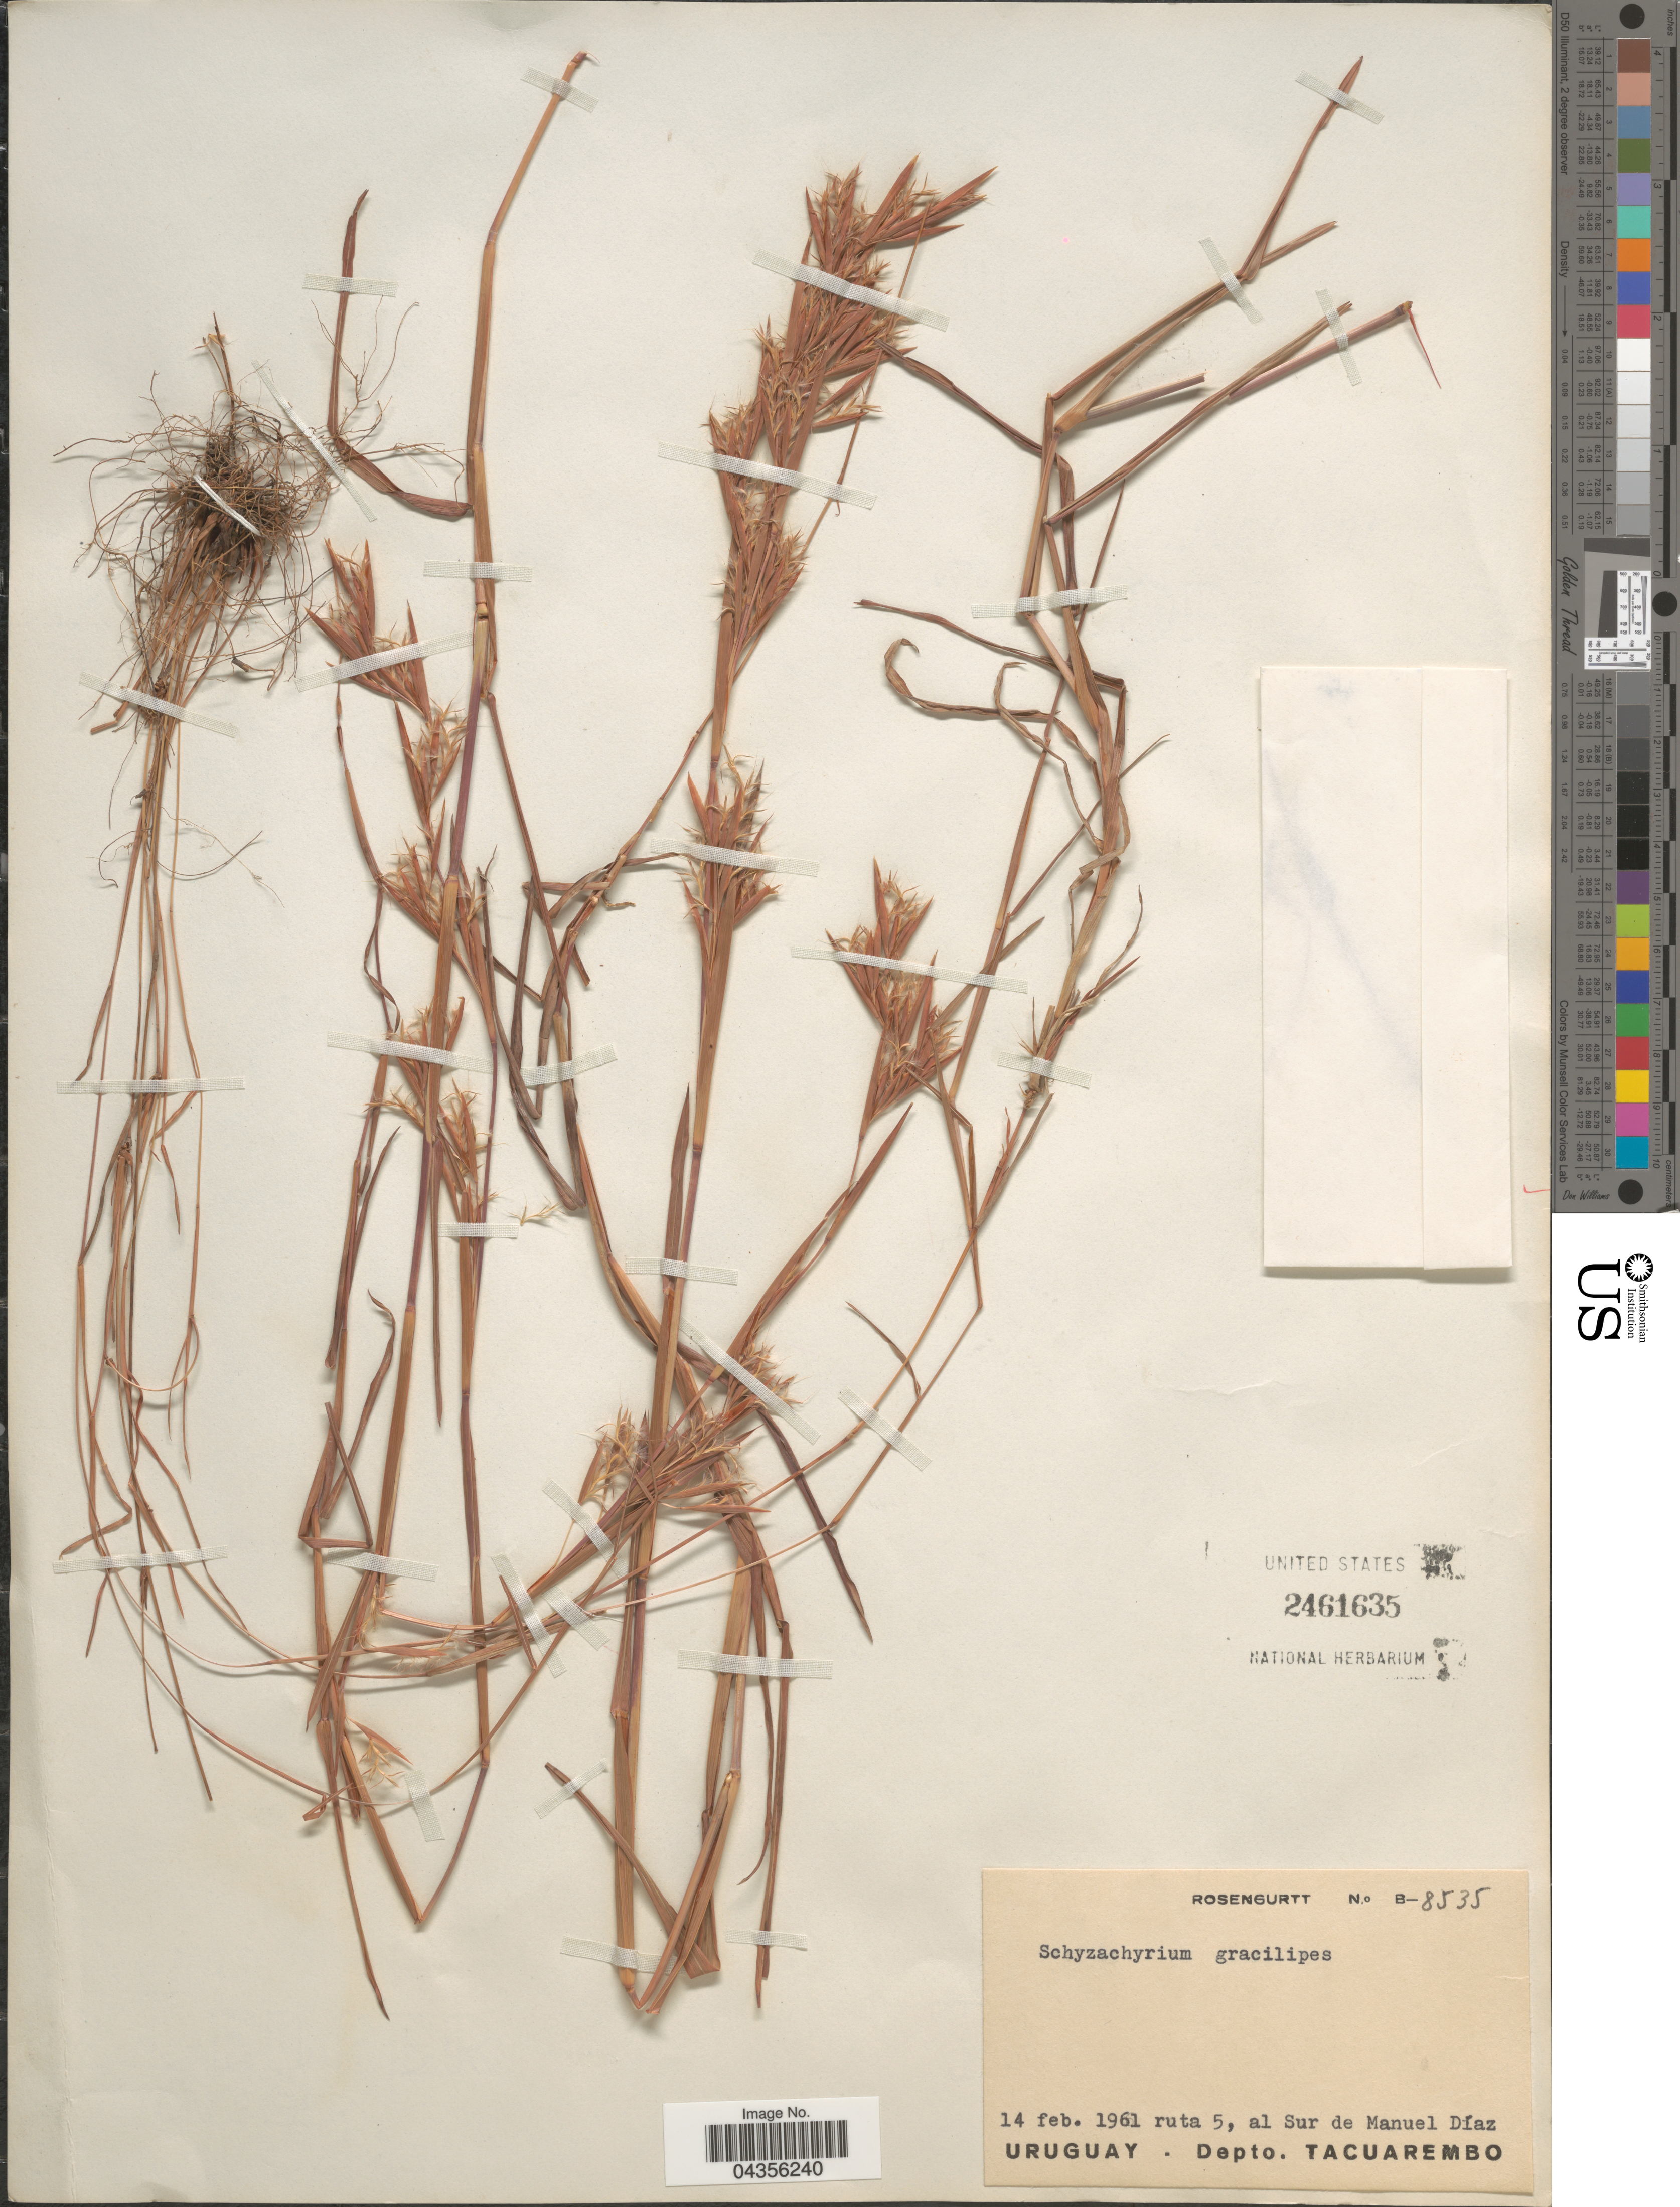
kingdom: Plantae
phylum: Tracheophyta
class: Liliopsida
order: Poales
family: Poaceae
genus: Schizachyrium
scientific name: Schizachyrium gracilipes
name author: (Hack.) A. Camus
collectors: Rosengurtt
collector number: B-8535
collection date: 1961-02-14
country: Uruguay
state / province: Tacuarembó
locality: Ruta 5, al Sur de Manuel Díaz. Depto. Tacuarembo.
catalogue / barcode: US 2461635